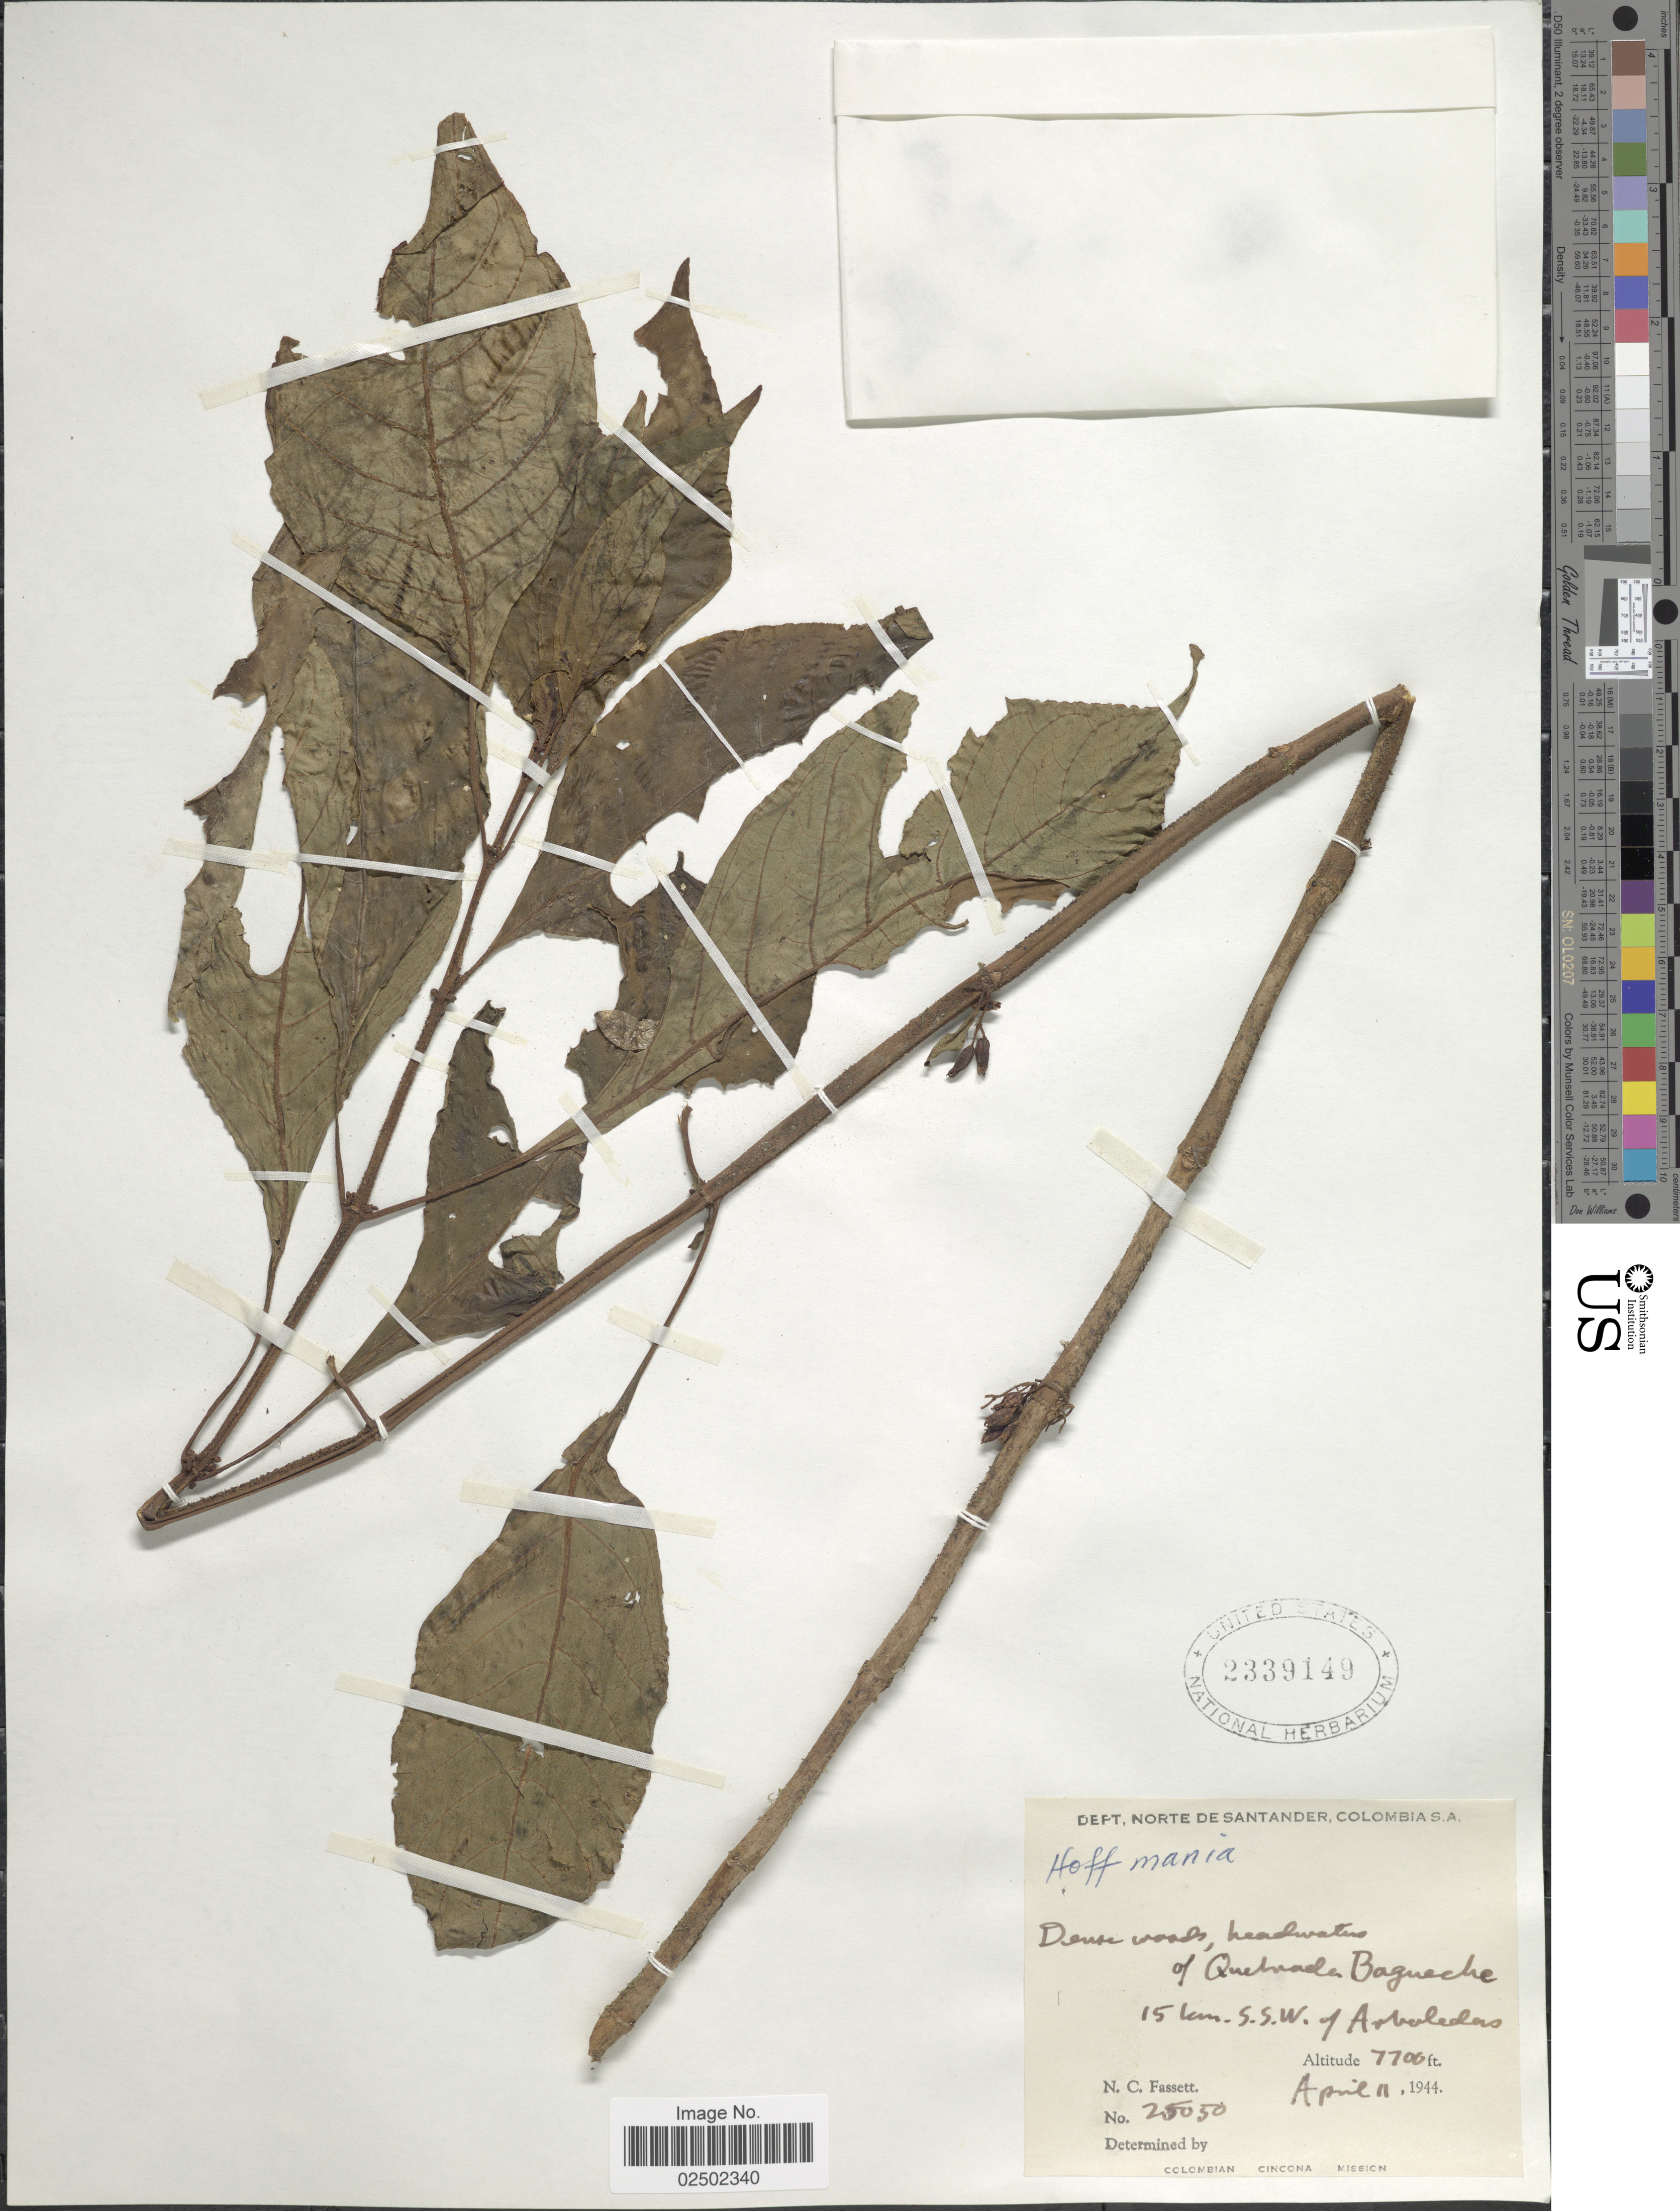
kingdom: Plantae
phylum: Tracheophyta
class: Magnoliopsida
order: Gentianales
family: Rubiaceae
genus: Hoffmannia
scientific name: Hoffmannia sp.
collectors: N. C. Fassett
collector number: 25050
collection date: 1944-04-11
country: Colombia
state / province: Norte de Santander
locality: Dept. Norte de Santander: Colombia, headwaters of Quebrada Bagueche, 15 km. S.S.W. of Arboledas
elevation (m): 2347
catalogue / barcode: US 2339149